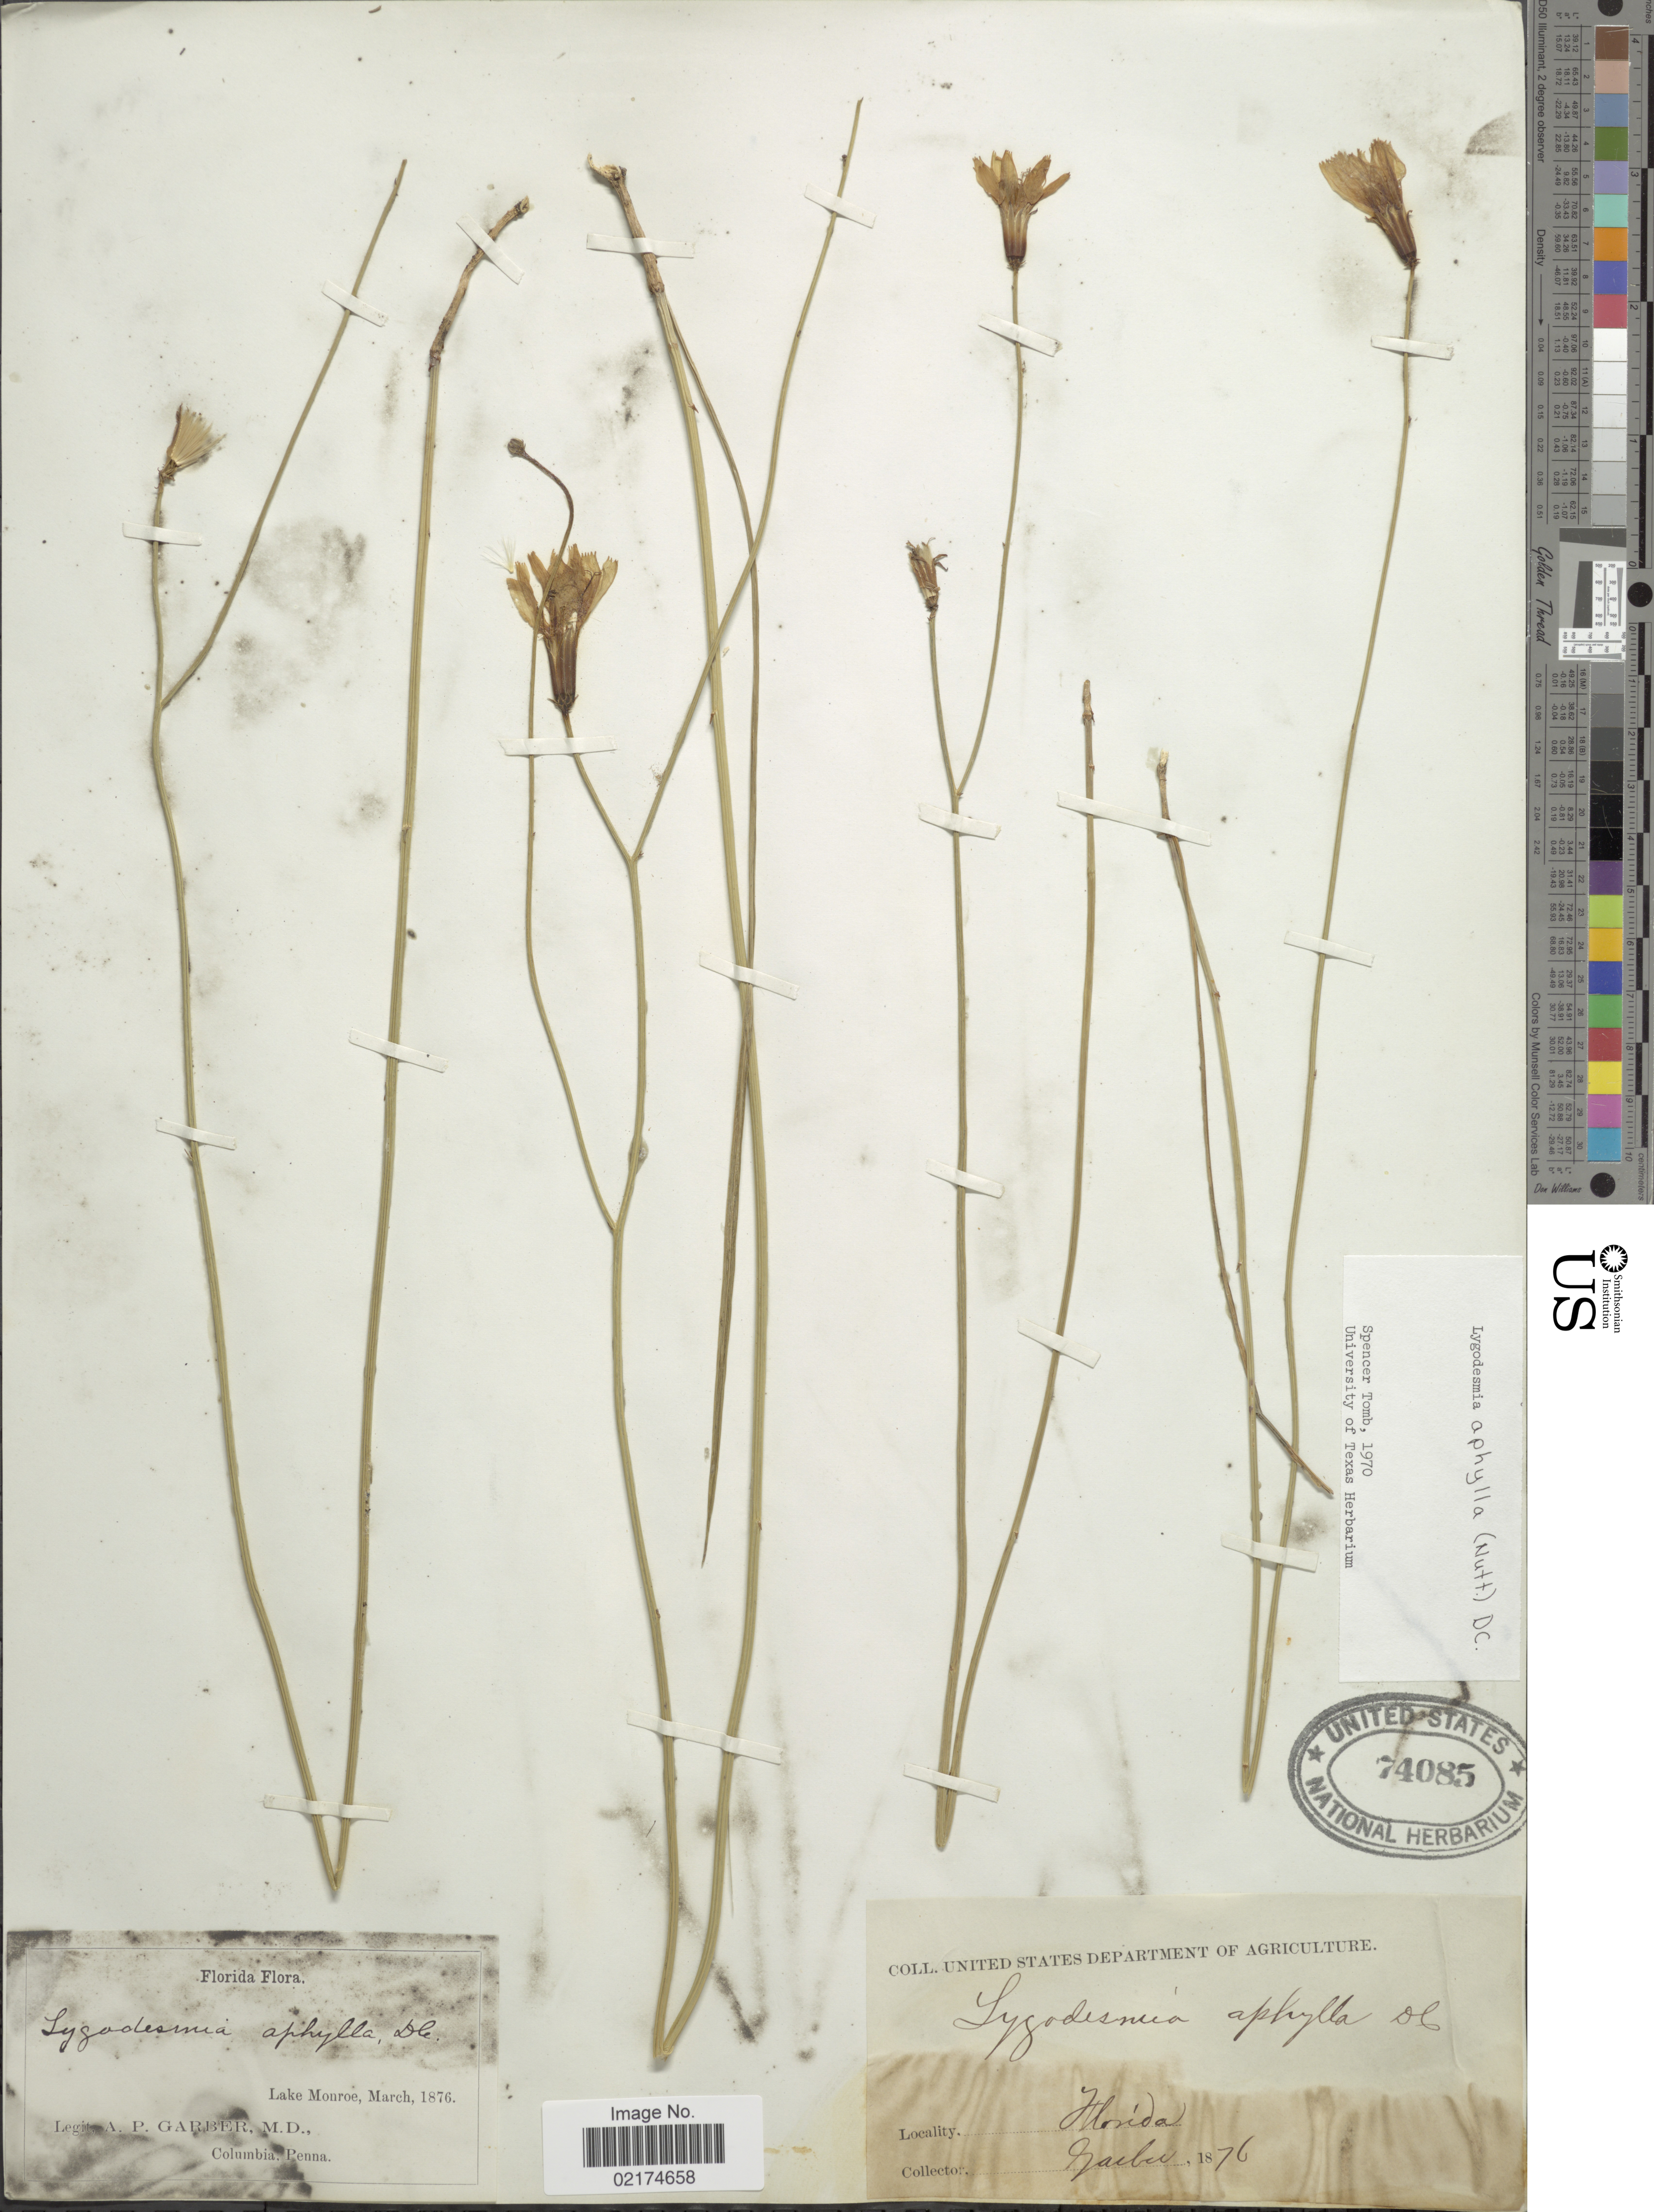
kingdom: Plantae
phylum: Tracheophyta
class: Magnoliopsida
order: Asterales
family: Asteraceae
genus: Lygodesmia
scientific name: Lygodesmia aphylla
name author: (Nutt.) DC.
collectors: A. P. Garber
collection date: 1876-03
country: United States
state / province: Florida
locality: Lake Monroe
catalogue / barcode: US 74085